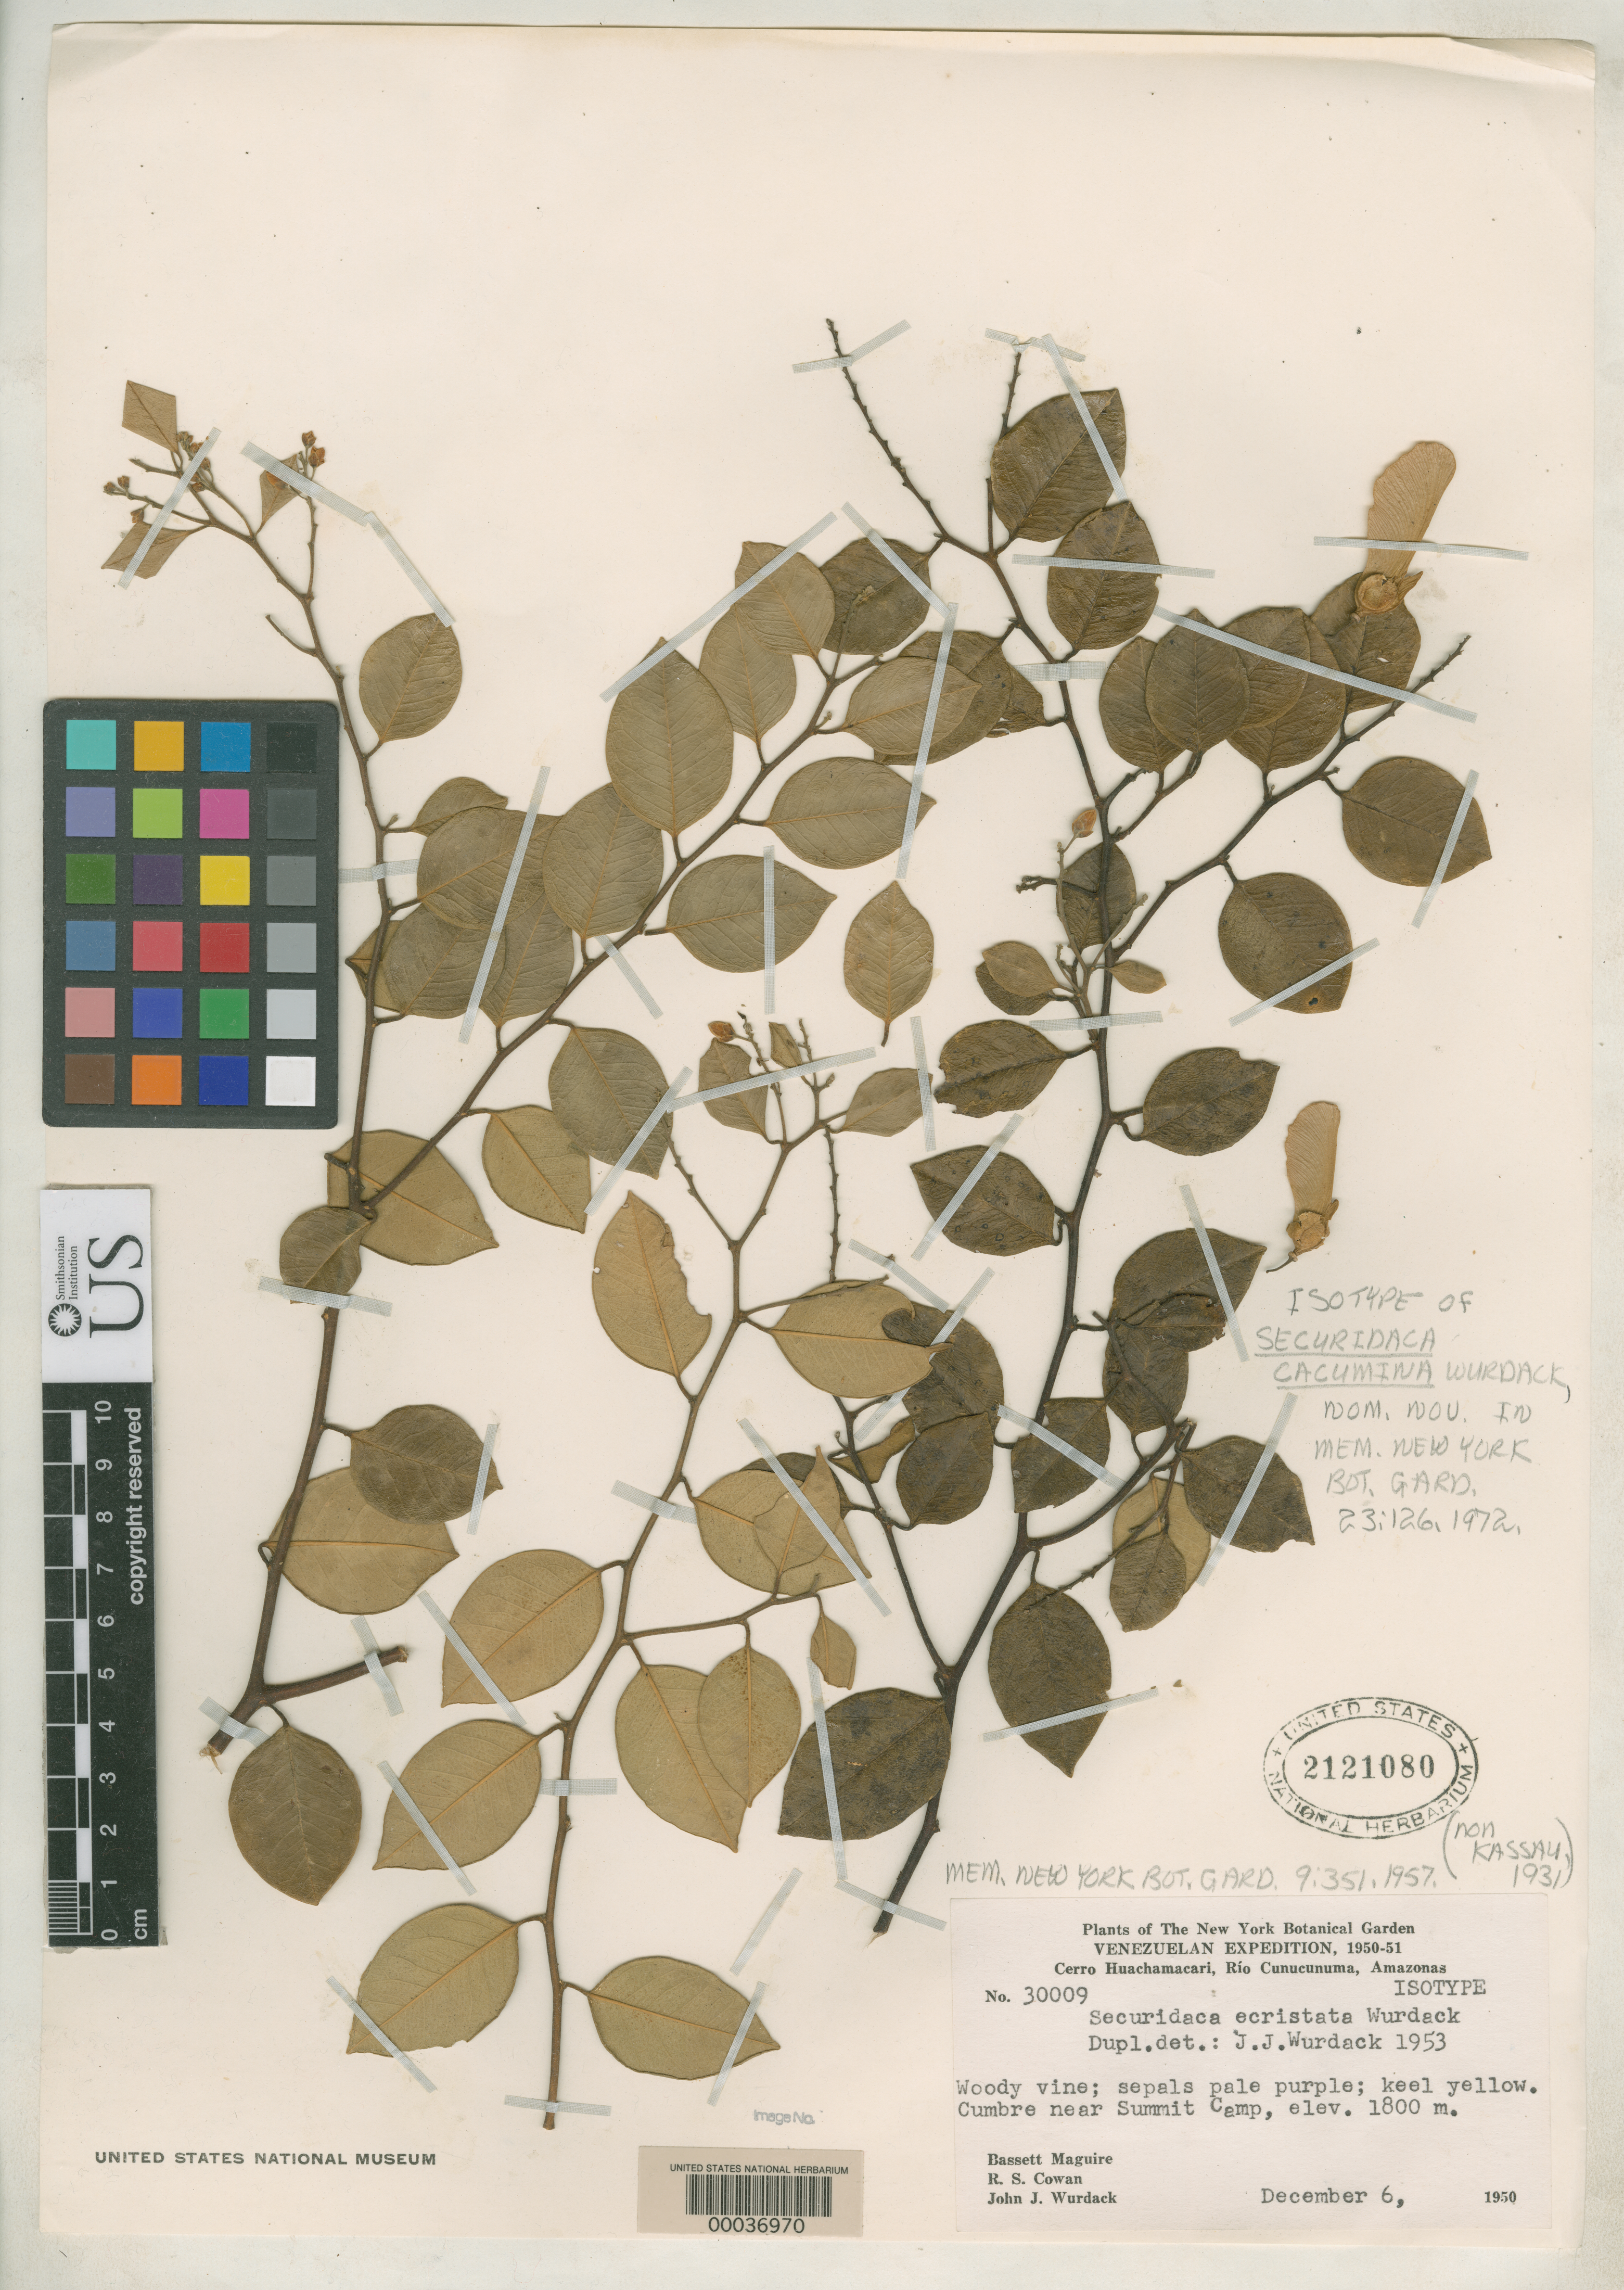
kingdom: Plantae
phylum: Tracheophyta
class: Magnoliopsida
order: Fabales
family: Polygalaceae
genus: Securidaca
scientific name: Securidaca ecristata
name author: Wurdack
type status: Isotype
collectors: B. Maguire, R. S. Cowan & J. J. Wurdack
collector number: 30009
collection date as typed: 06 Dec 1950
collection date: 1950-12-06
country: Venezuela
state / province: Amazonas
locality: Cerro Huachamacari, Rio Cunucunuma, Cumbre near summit camp.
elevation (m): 1800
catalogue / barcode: US 2121080